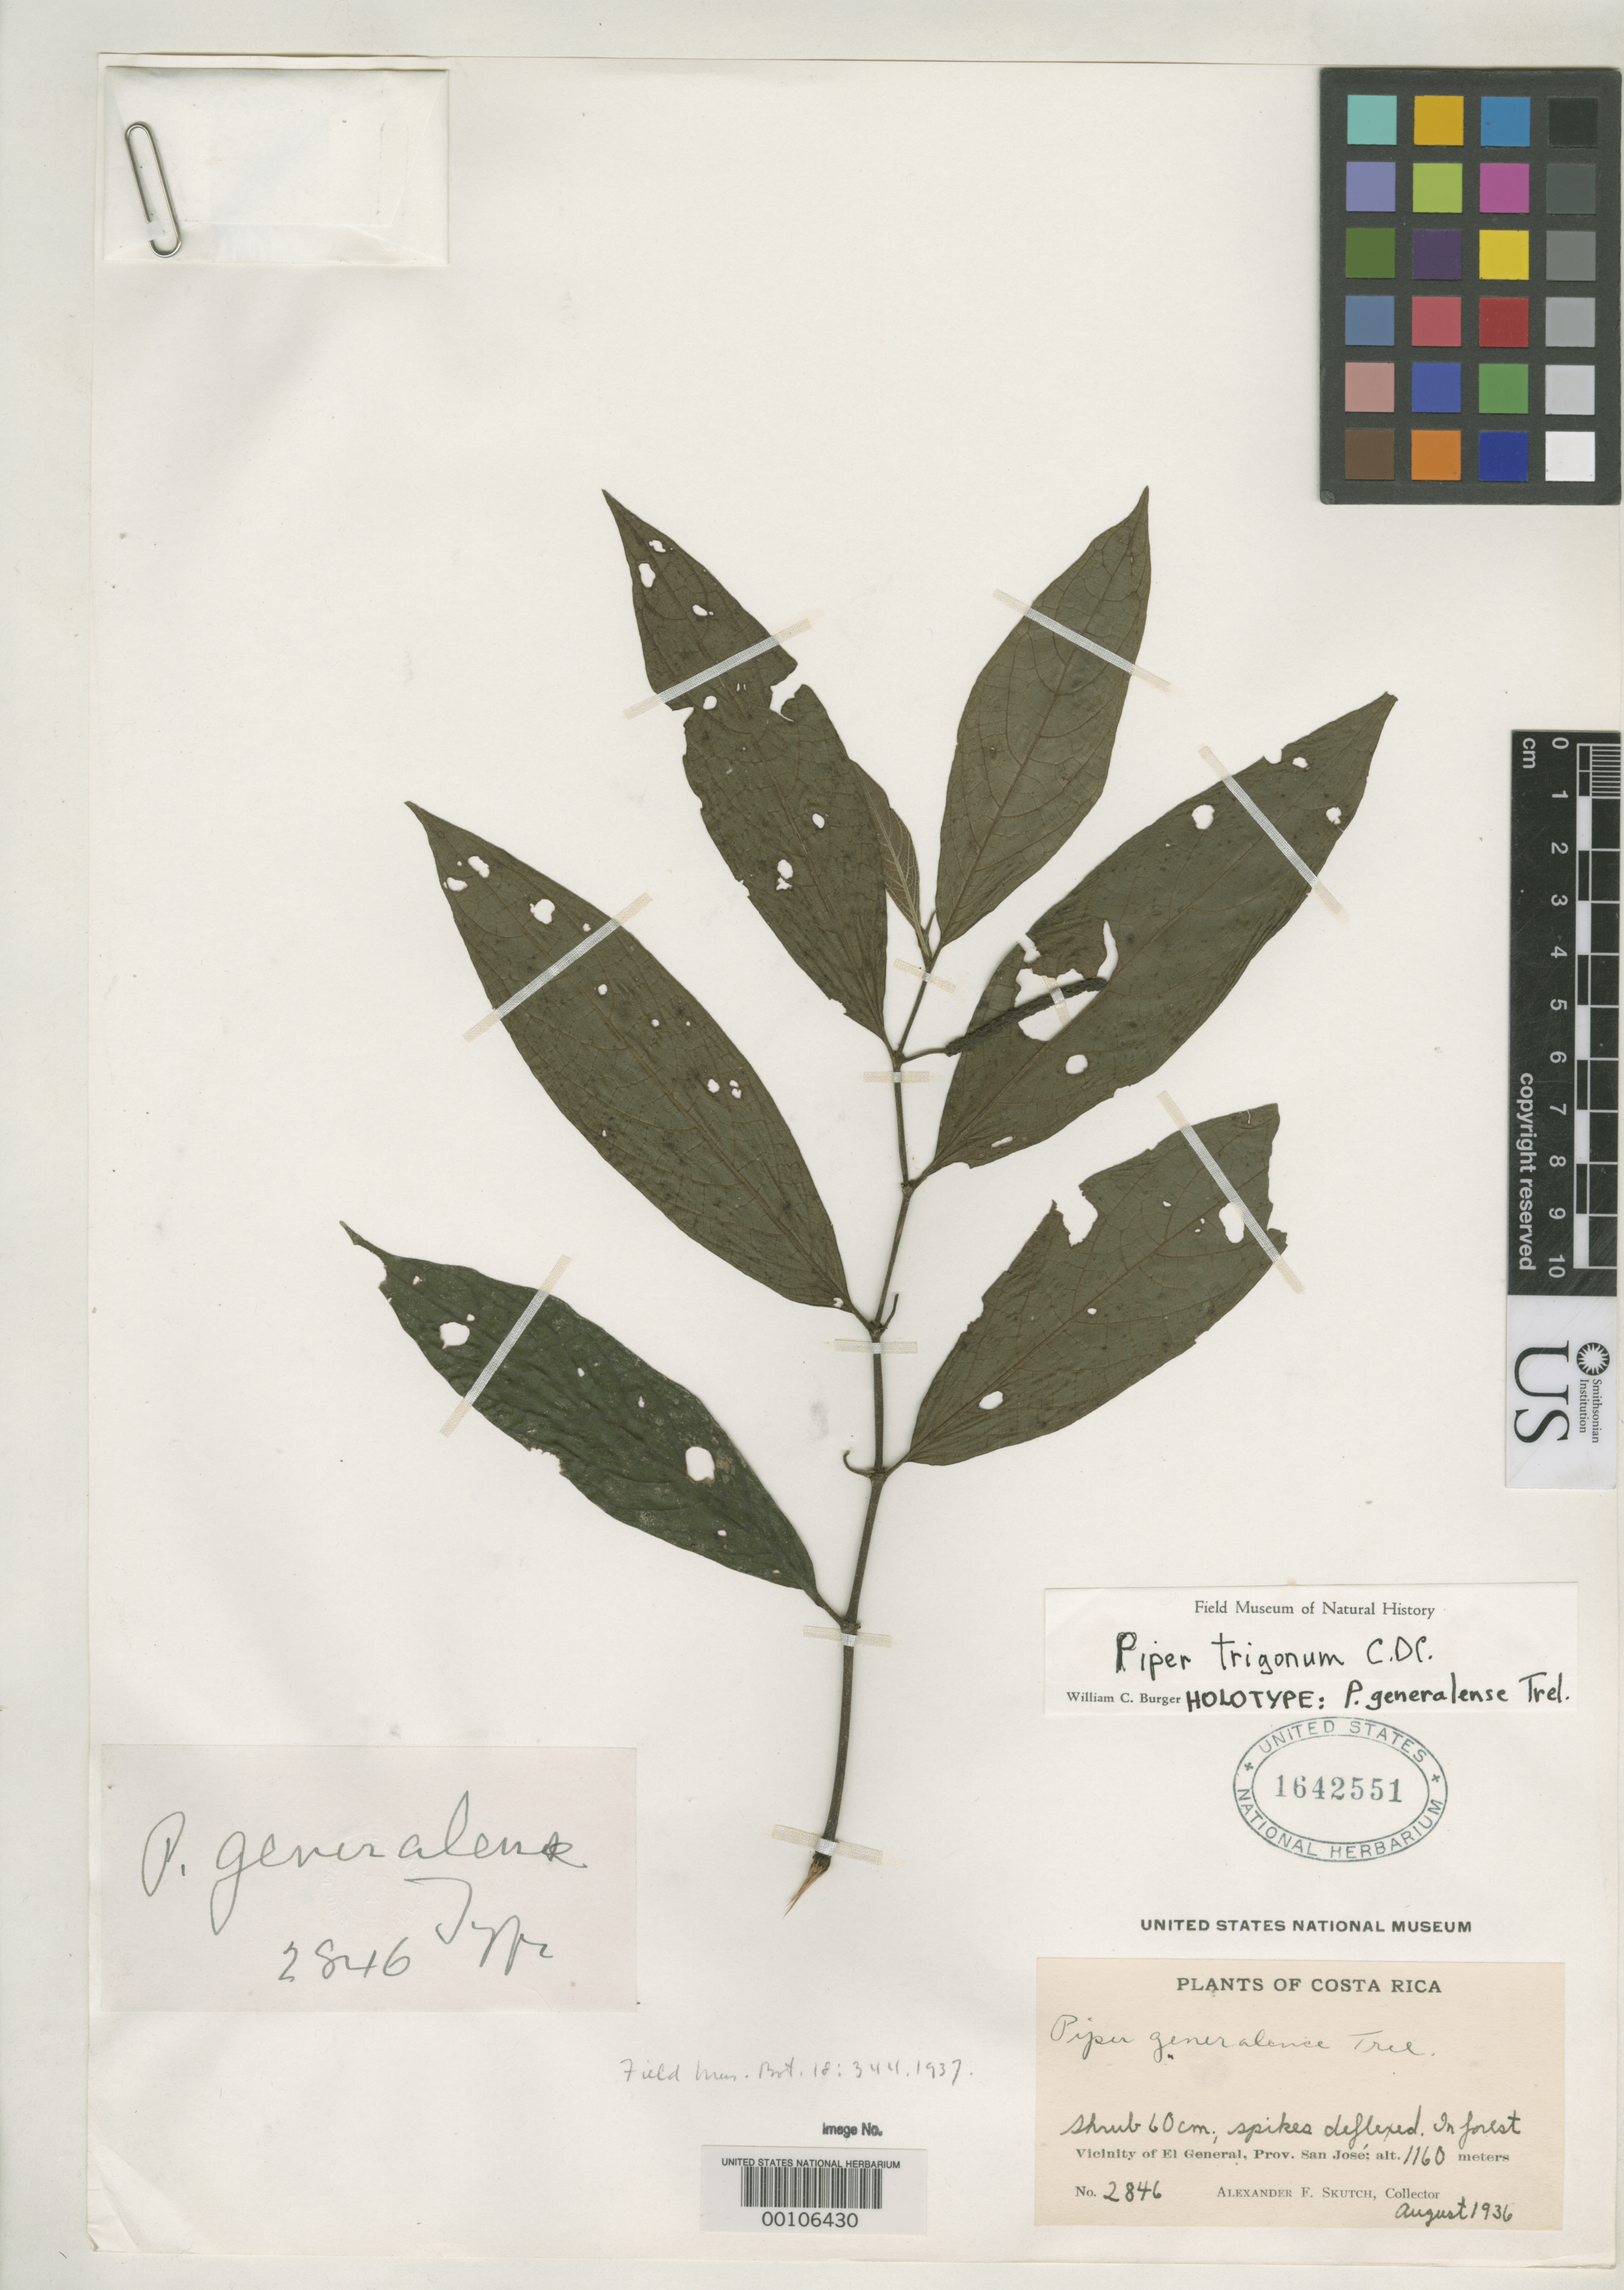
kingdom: Plantae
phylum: Tracheophyta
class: Magnoliopsida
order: Piperales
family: Piperaceae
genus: Piper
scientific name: Piper generalense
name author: Trel. in Standl.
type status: Holotype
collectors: A. F. Skutch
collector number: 2846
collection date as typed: Aug 1936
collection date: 1936-08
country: Costa Rica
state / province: San José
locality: Vicinity of El General.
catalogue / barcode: US 1642551